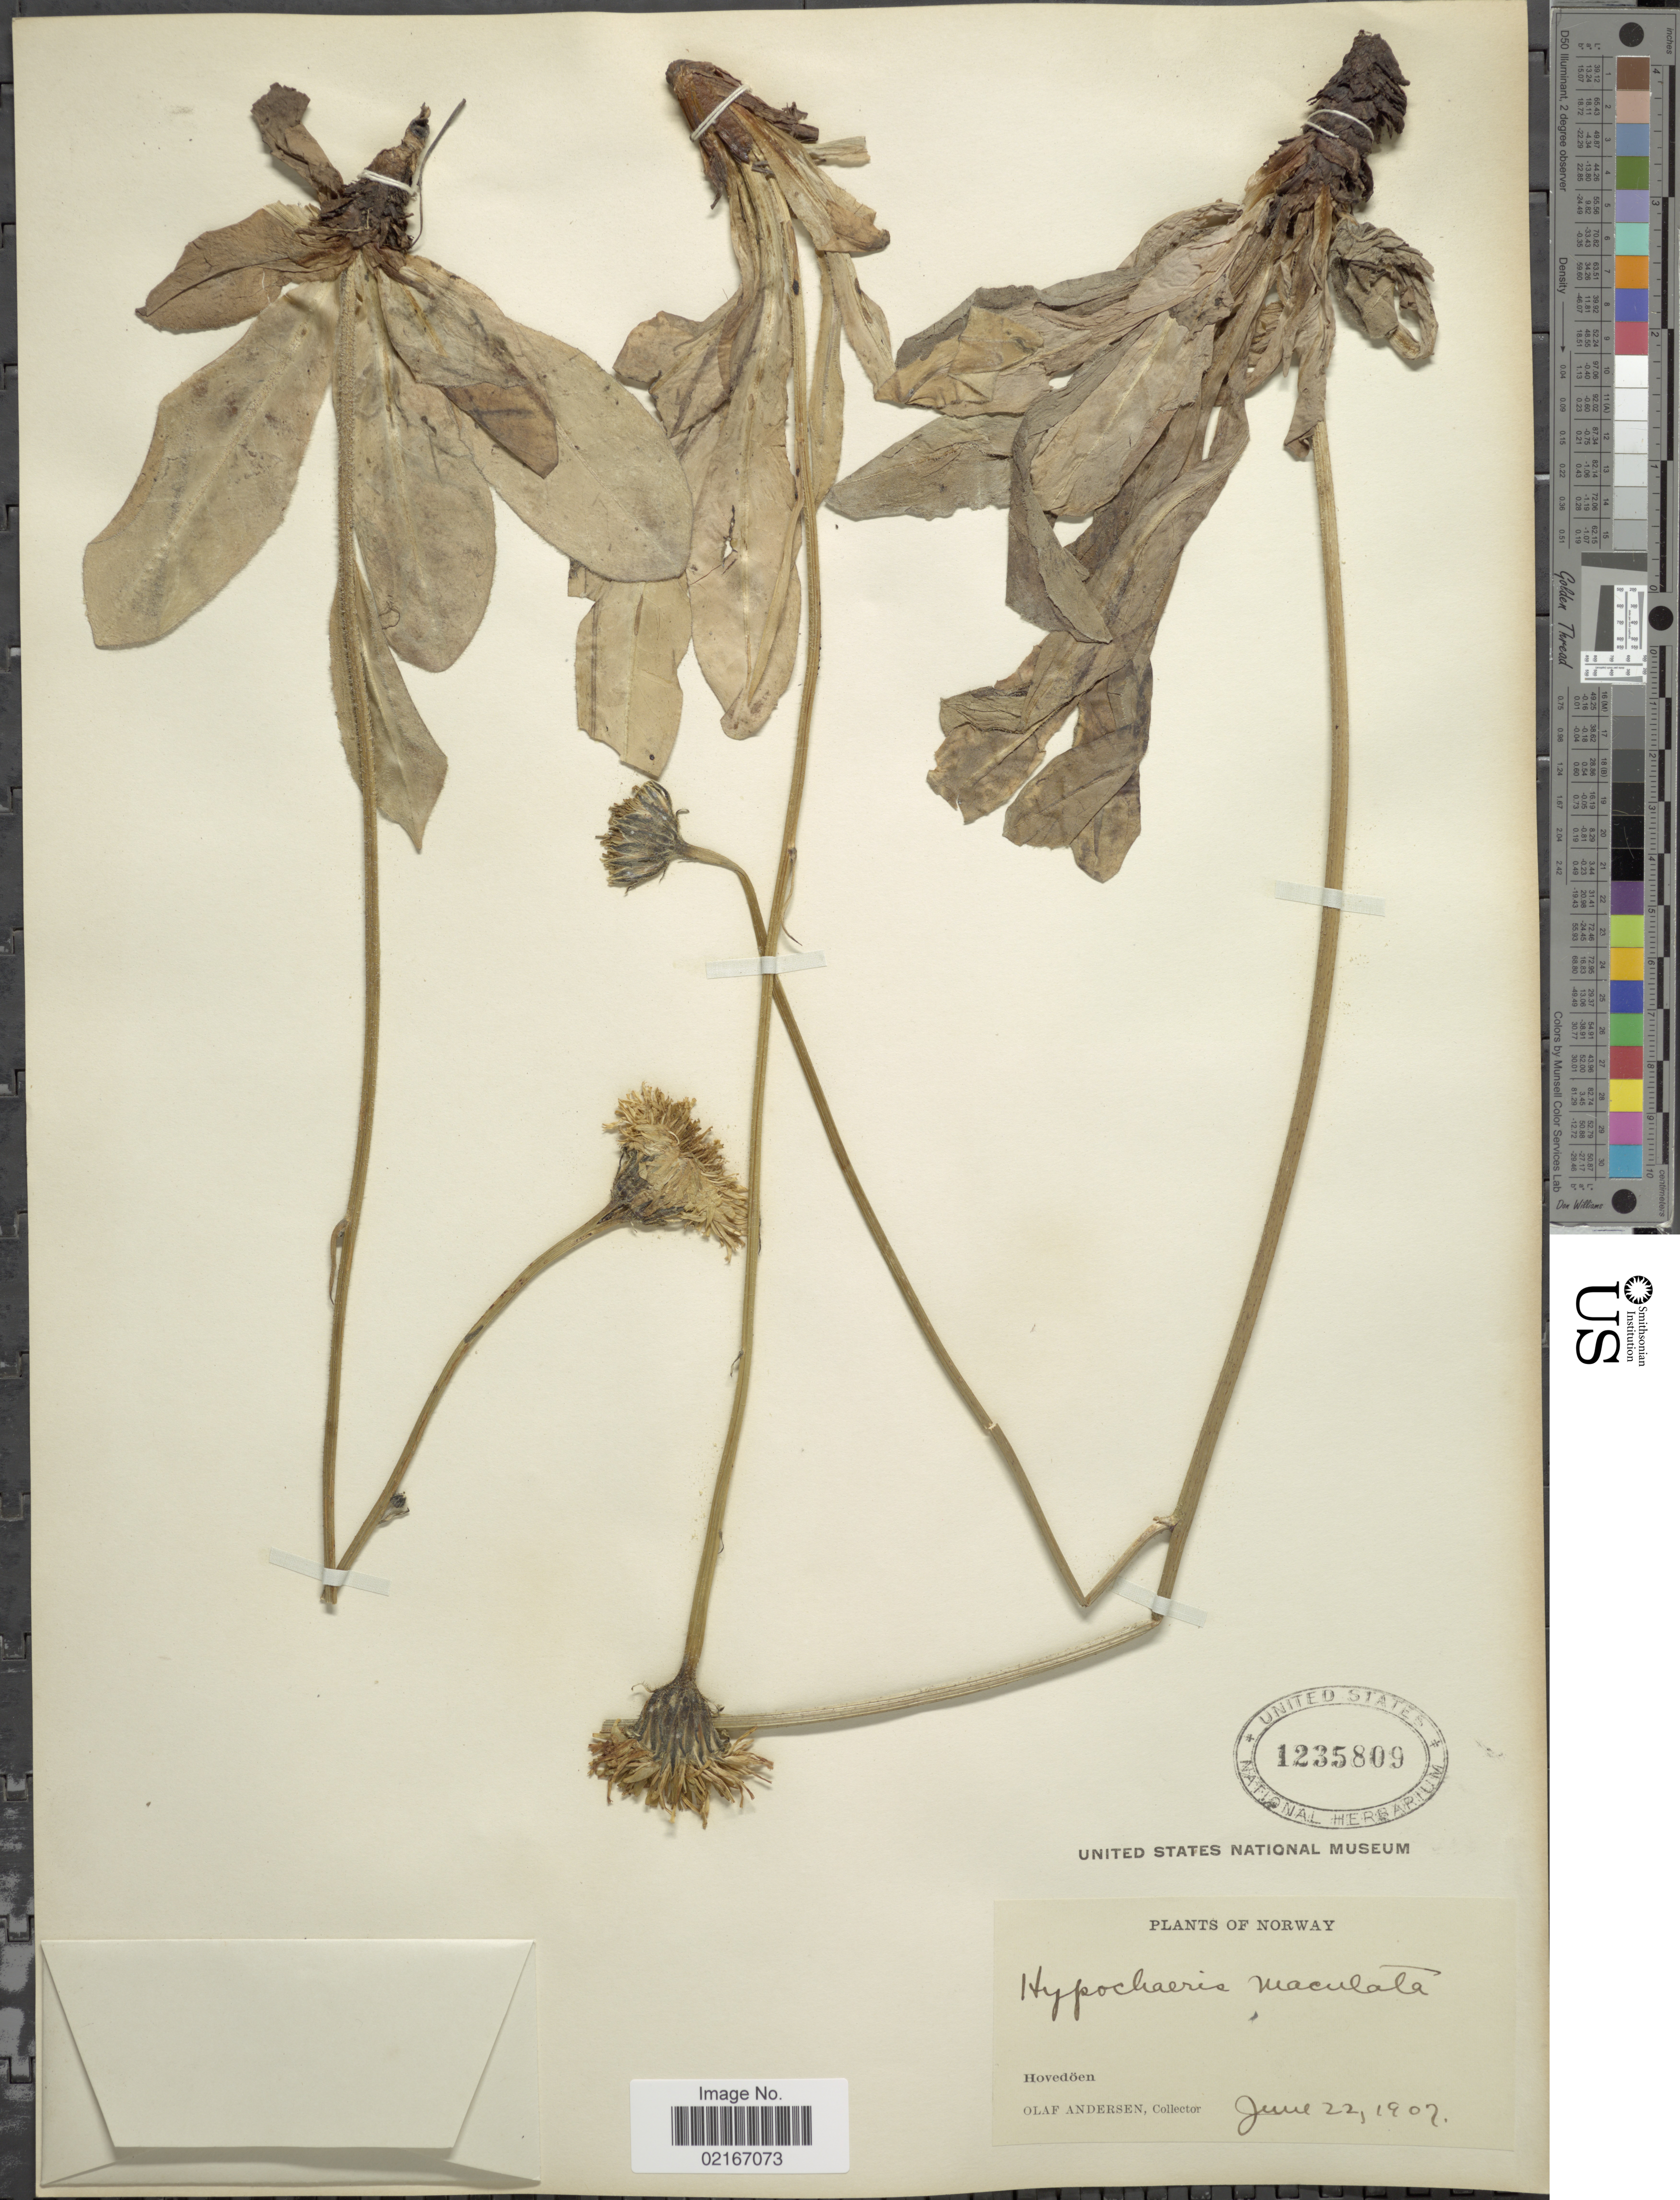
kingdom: Plantae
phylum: Tracheophyta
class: Magnoliopsida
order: Asterales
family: Asteraceae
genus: Hypochaeris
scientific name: Hypochaeris maculata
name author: L.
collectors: O. Andersen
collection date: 1907-06-22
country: Norway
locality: Hovedöen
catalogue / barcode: US 1235809